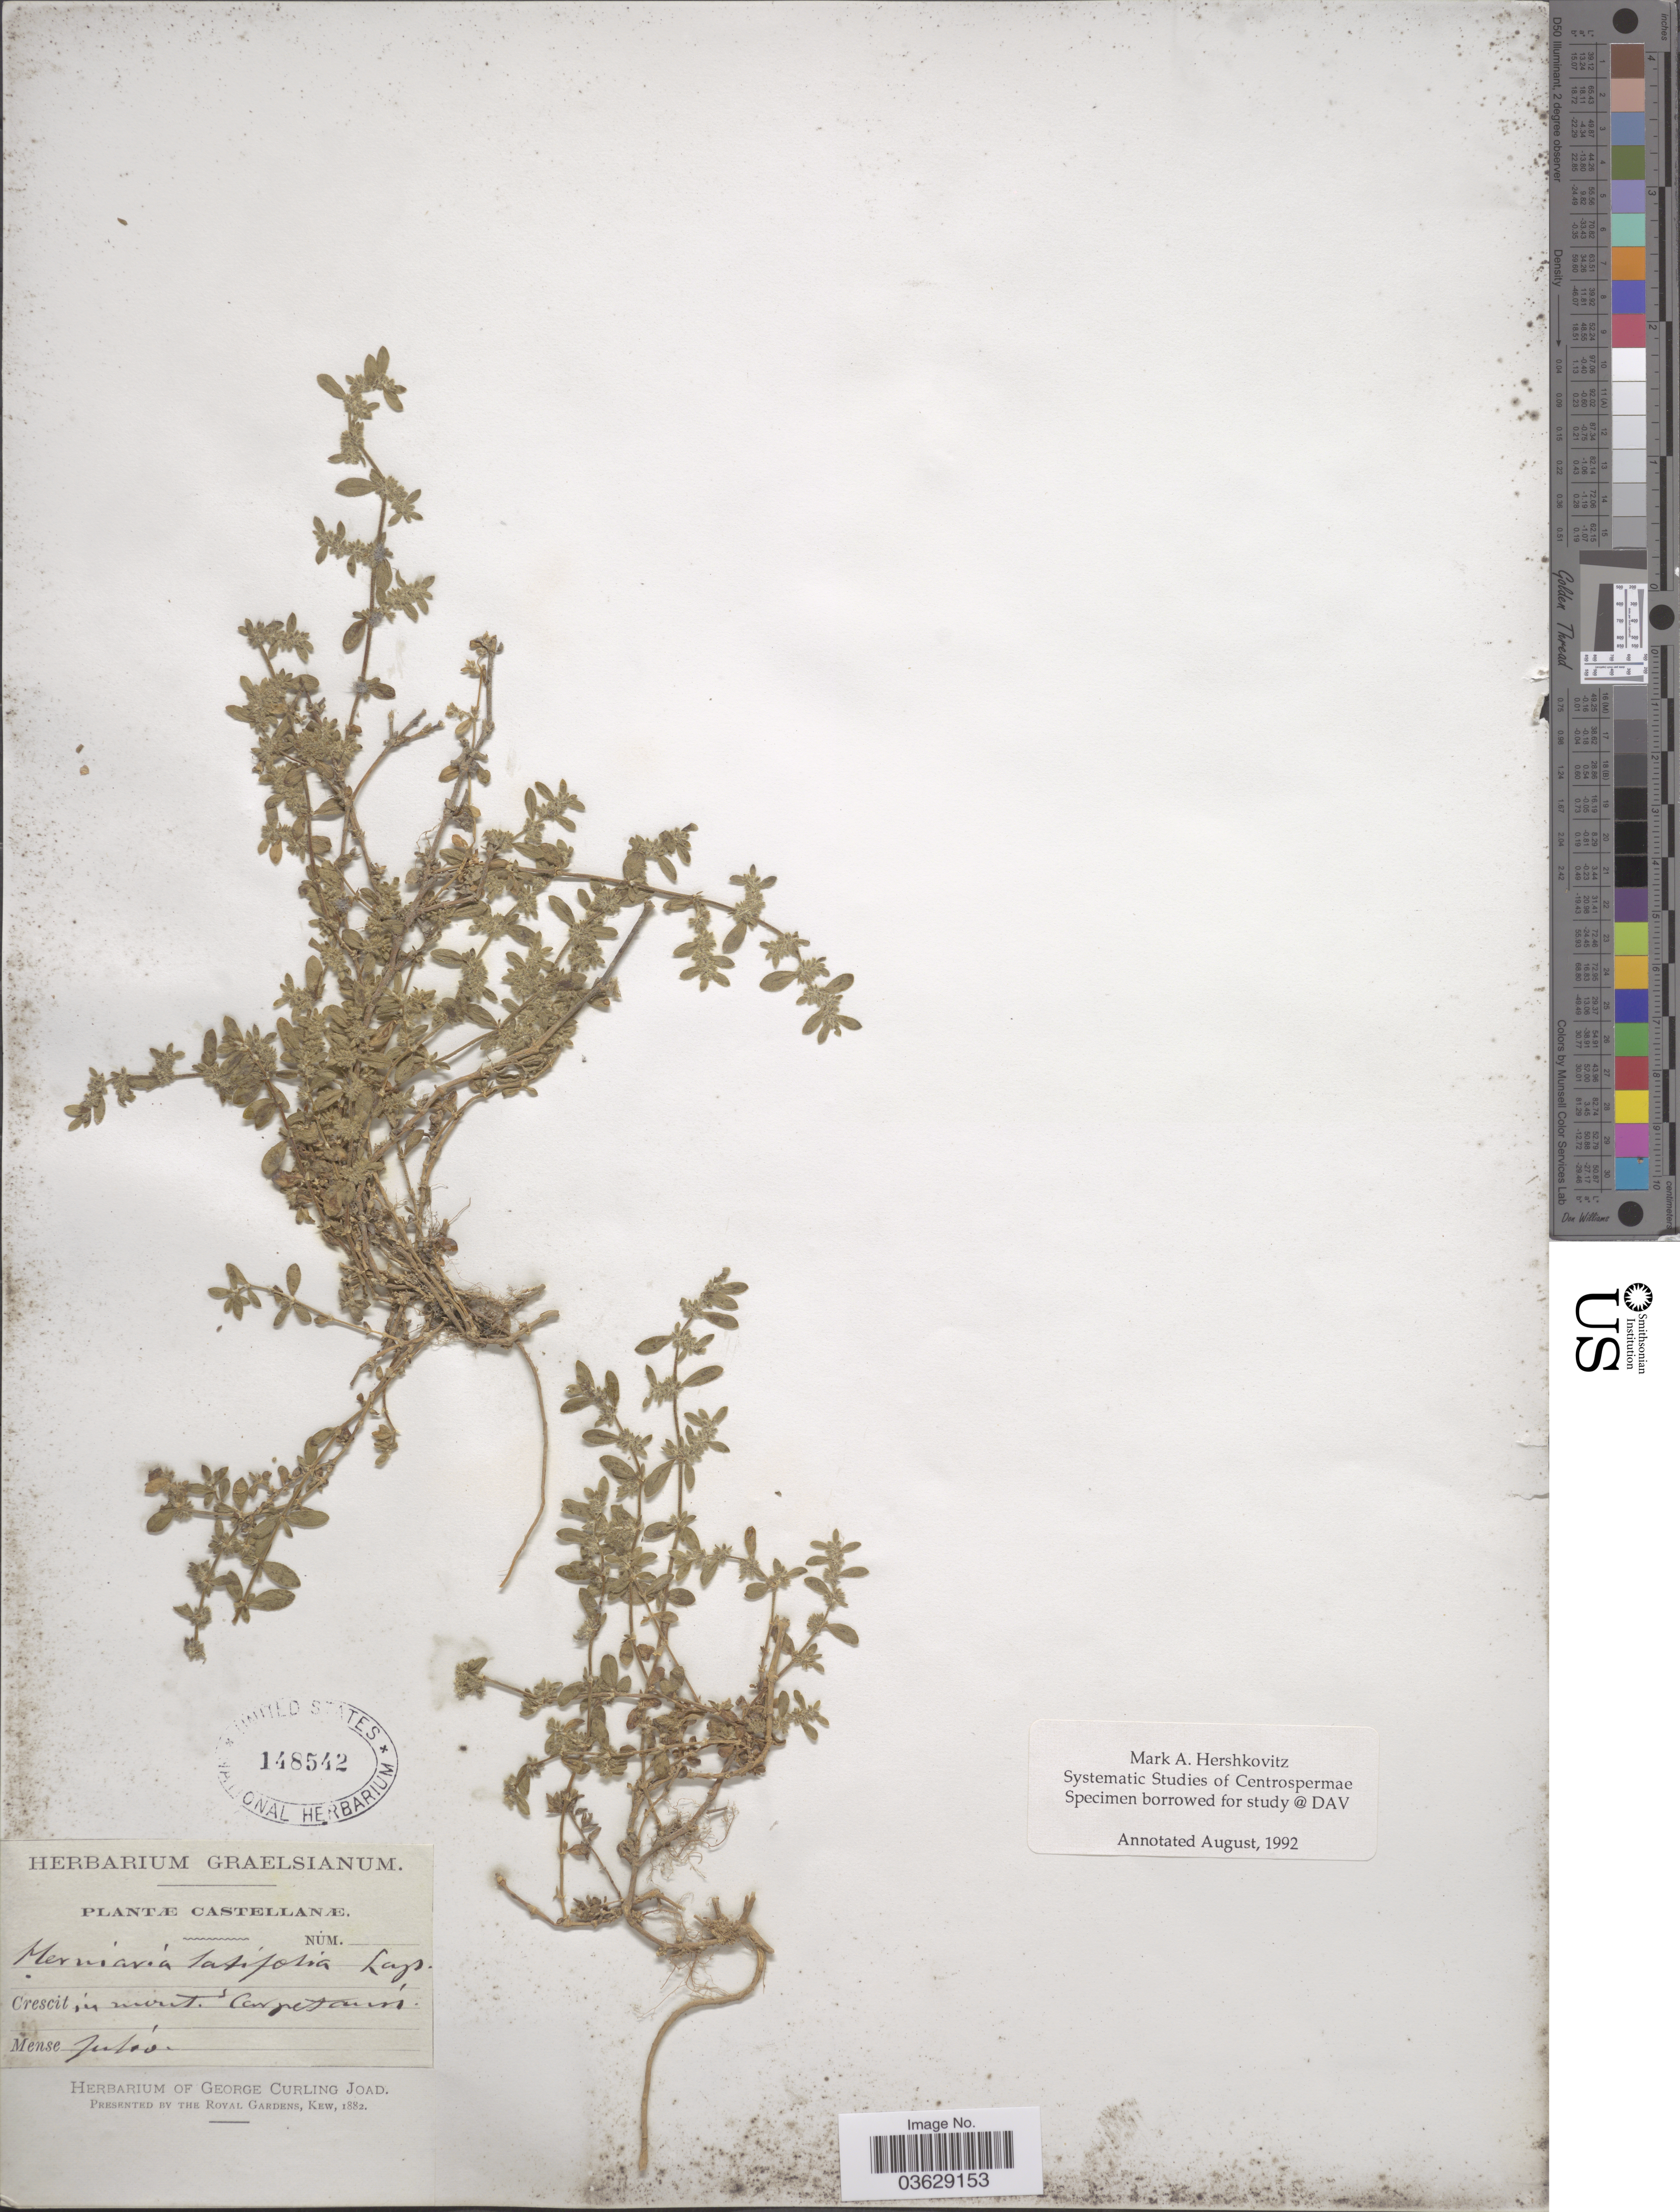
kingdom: Plantae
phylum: Tracheophyta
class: Magnoliopsida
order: Caryophyllales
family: Caryophyllaceae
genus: Herniaria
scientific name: Herniaria latifolia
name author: Lapeyr.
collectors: ex Herb. Graelsianum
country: Spain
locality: Castellanæ. Crescit in mont. Carpetanis (Carpetania)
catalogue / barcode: US 148542